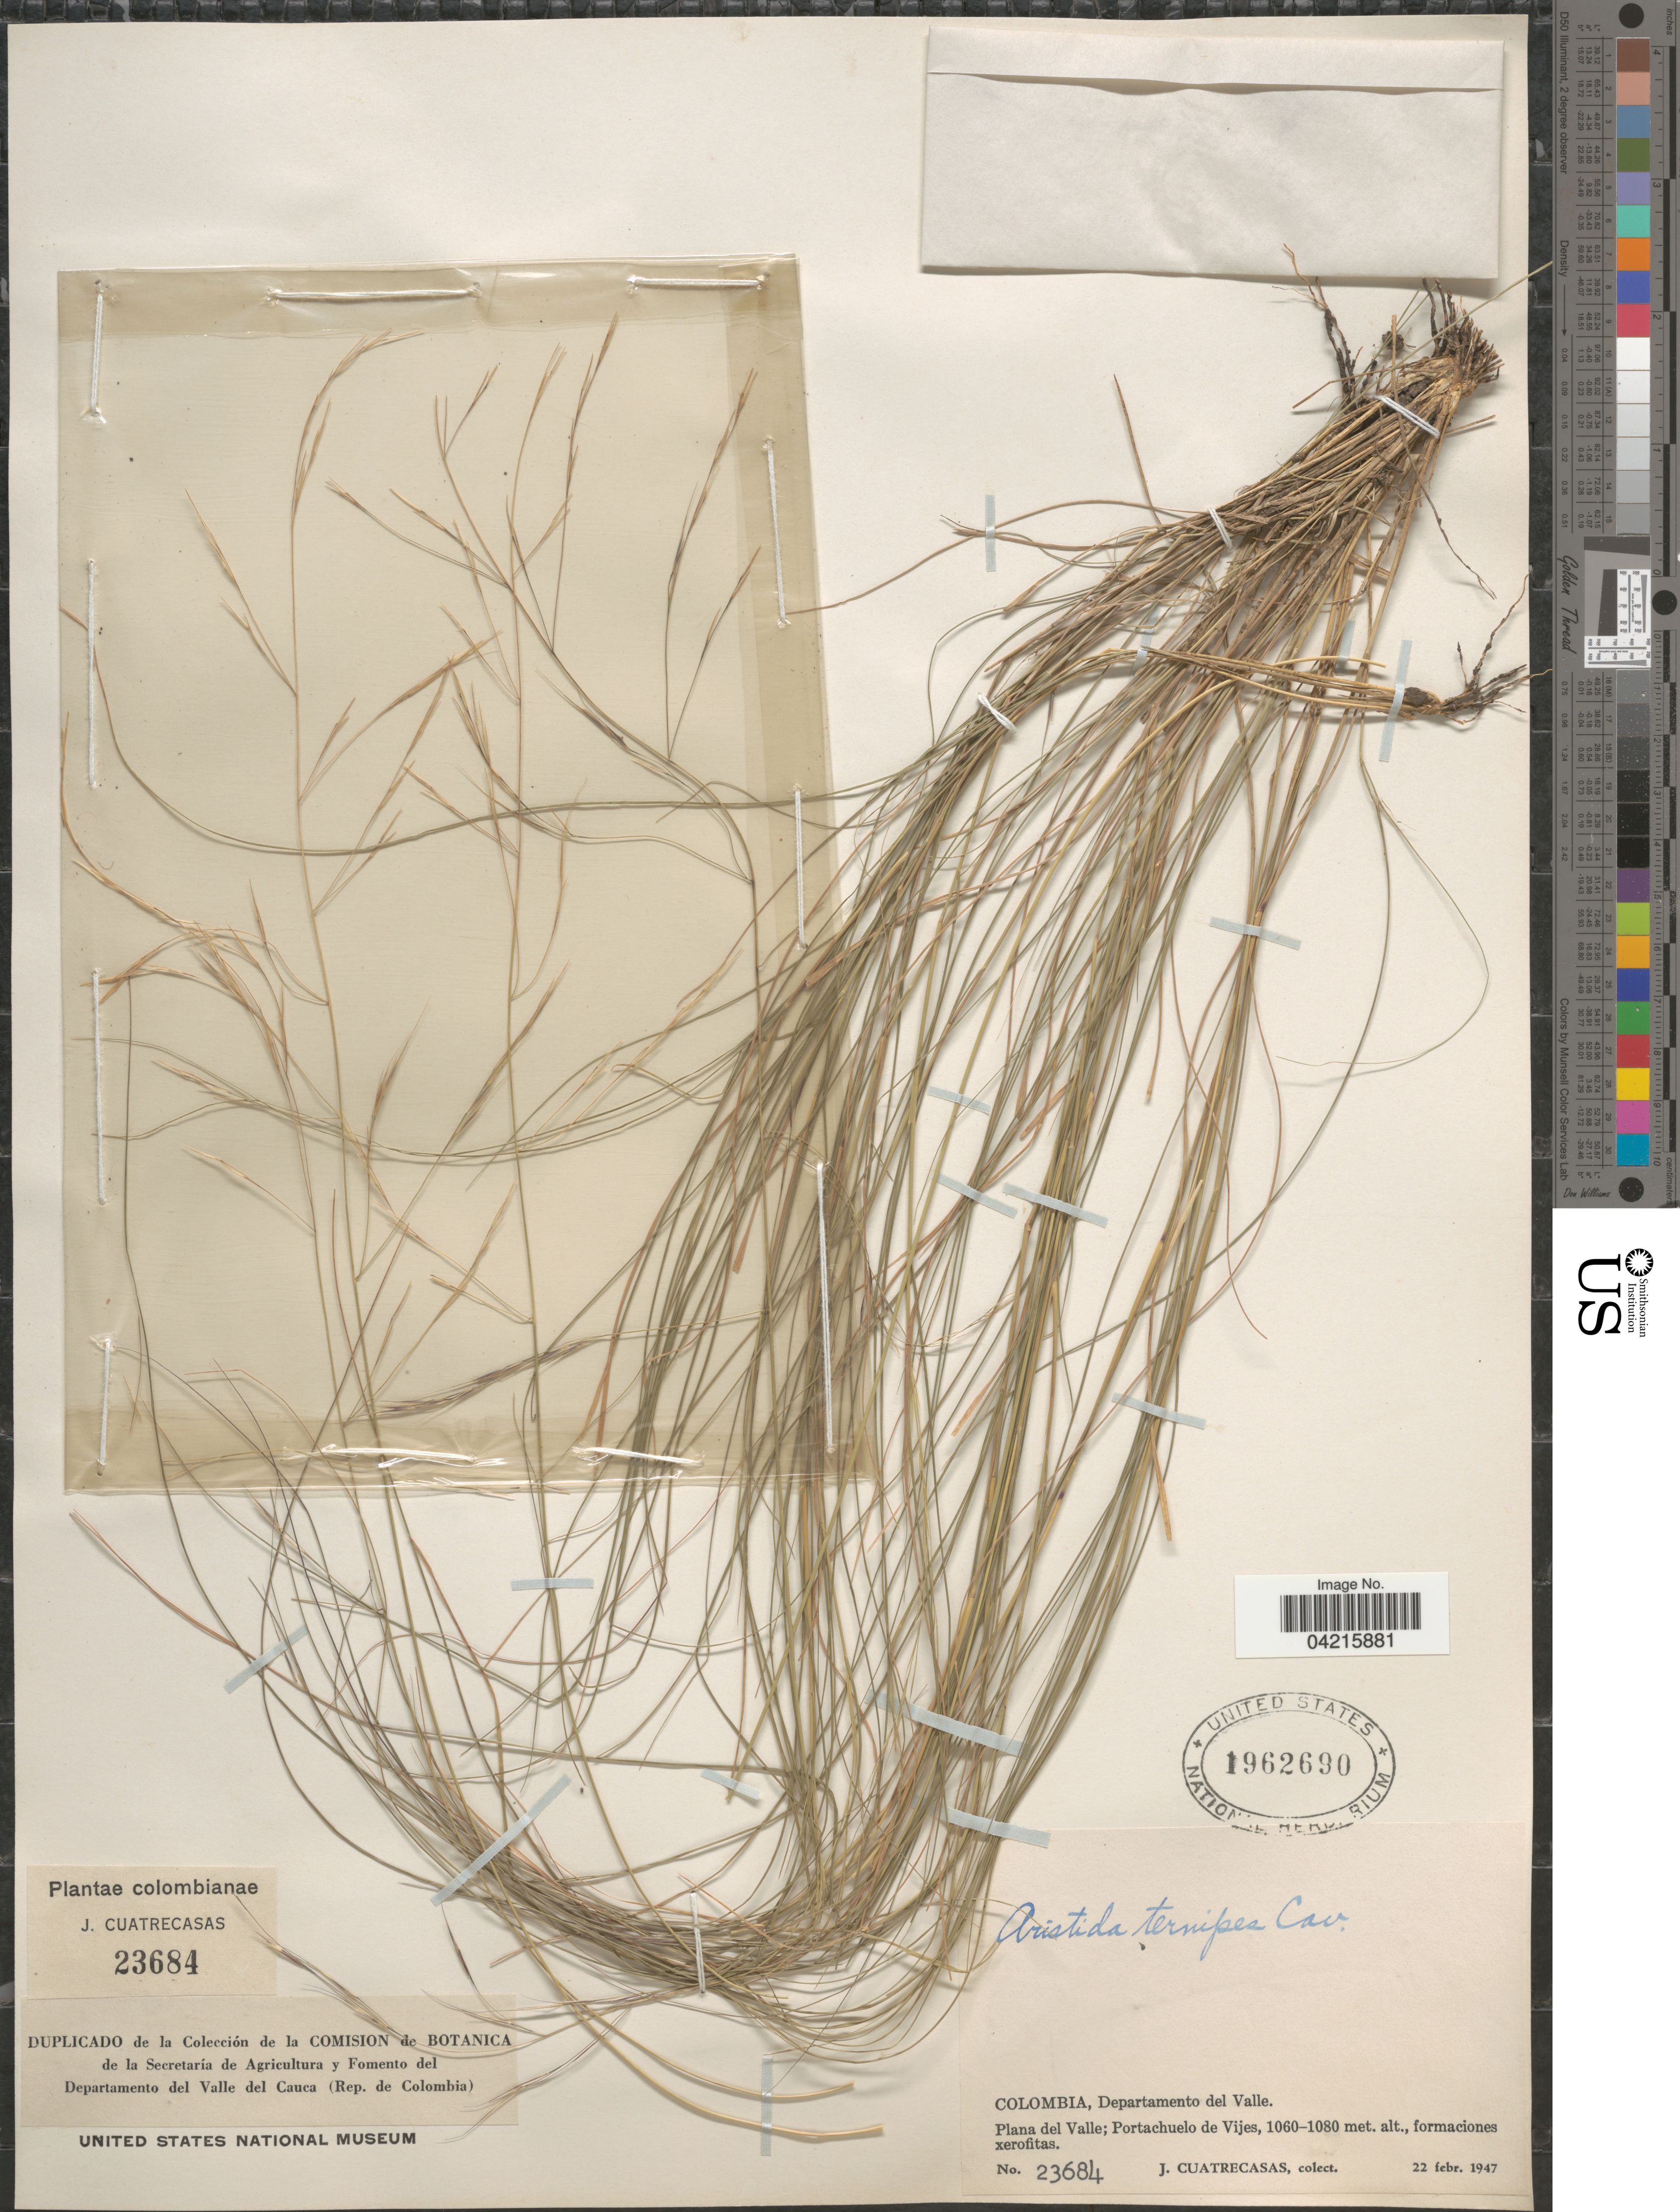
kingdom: Plantae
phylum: Tracheophyta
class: Liliopsida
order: Poales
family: Poaceae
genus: Aristida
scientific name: Aristida ternipes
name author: Cav.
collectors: J. Cuatrecasas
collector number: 23684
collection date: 1947-02-22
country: Colombia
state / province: Valle del Cauca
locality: Departamento del Valle. Plana del Valle; Portachuelo de Vijes.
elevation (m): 1060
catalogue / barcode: US 1962690